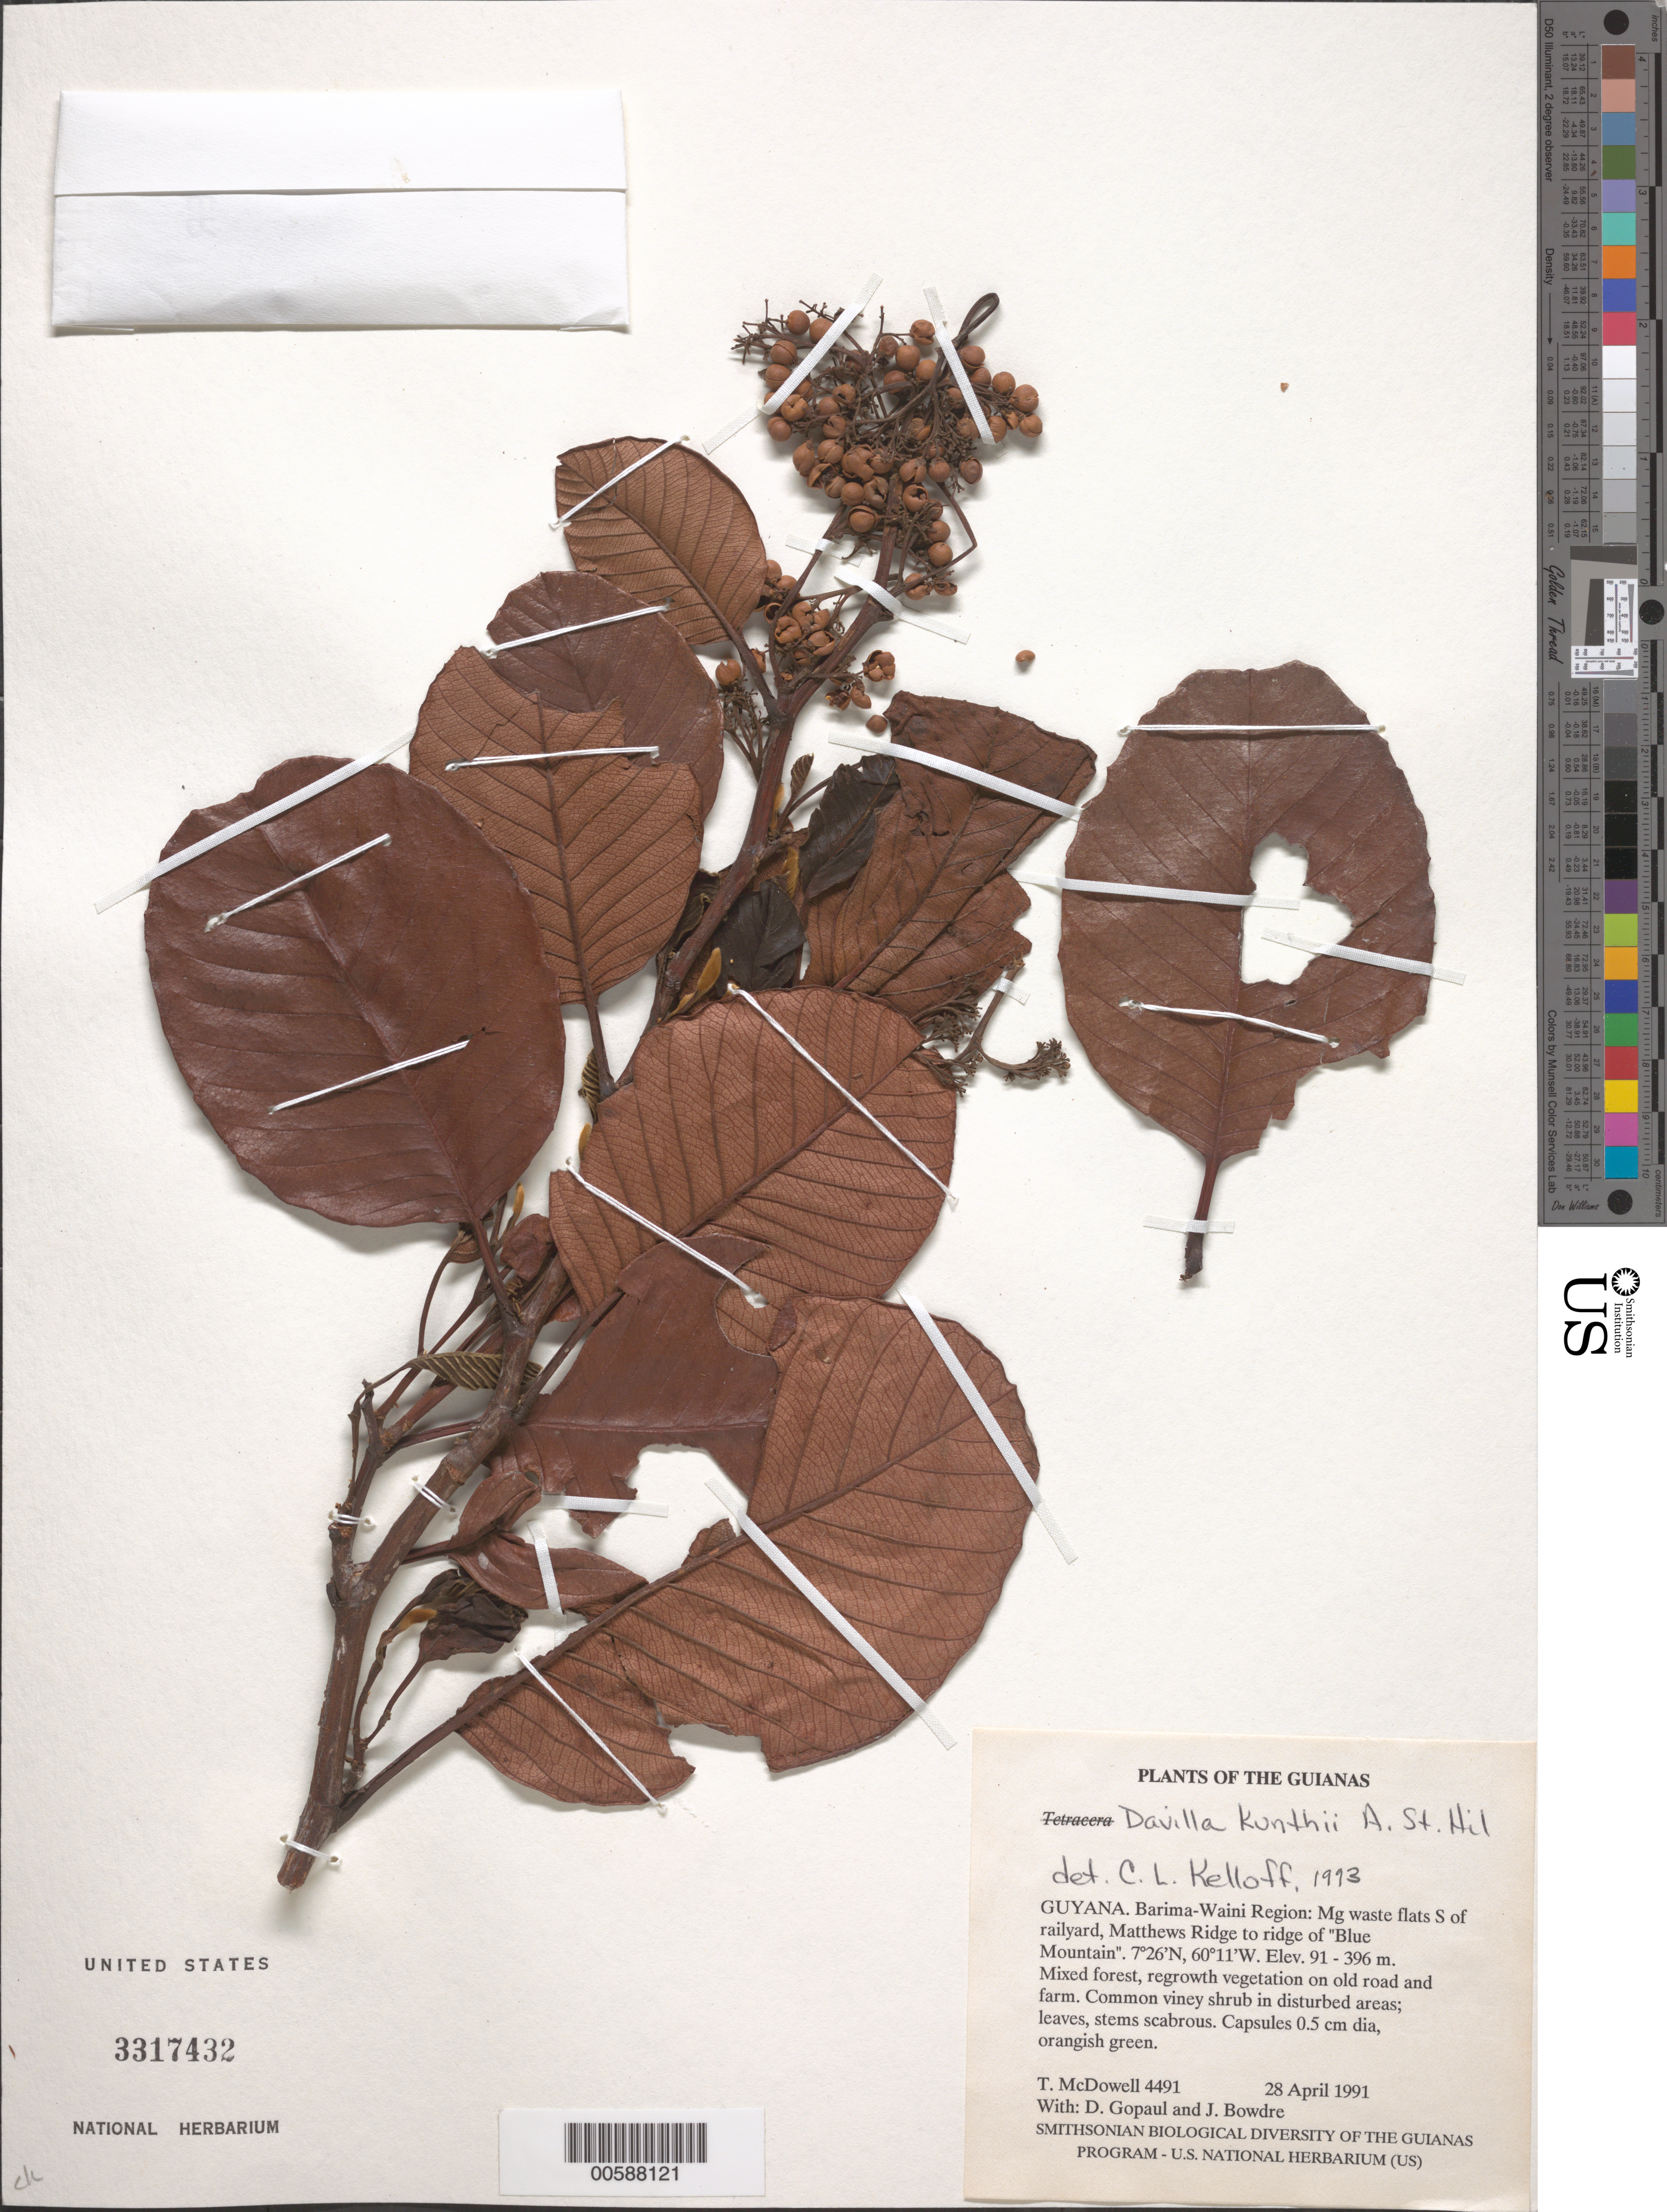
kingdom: Plantae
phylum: Tracheophyta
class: Magnoliopsida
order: Dilleniales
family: Dilleniaceae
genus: Davilla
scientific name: Davilla kunthii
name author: A. St.-Hil.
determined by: Kelloff, Carol L., (US), Smithsonian Institution - National Museum of Natural History (UNITED STATES)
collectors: T. McDowell, D. Gopaul & J. Bowdre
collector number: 4491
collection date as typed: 28 April 1991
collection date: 1991-04-28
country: Guyana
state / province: Barima-Waini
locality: Mg waste flats S of railyard, Matthews Ridge to ridge of "Blue Mountain"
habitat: Mixed forest, regrowth vegetation on old road and farm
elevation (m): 91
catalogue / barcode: US 3317432